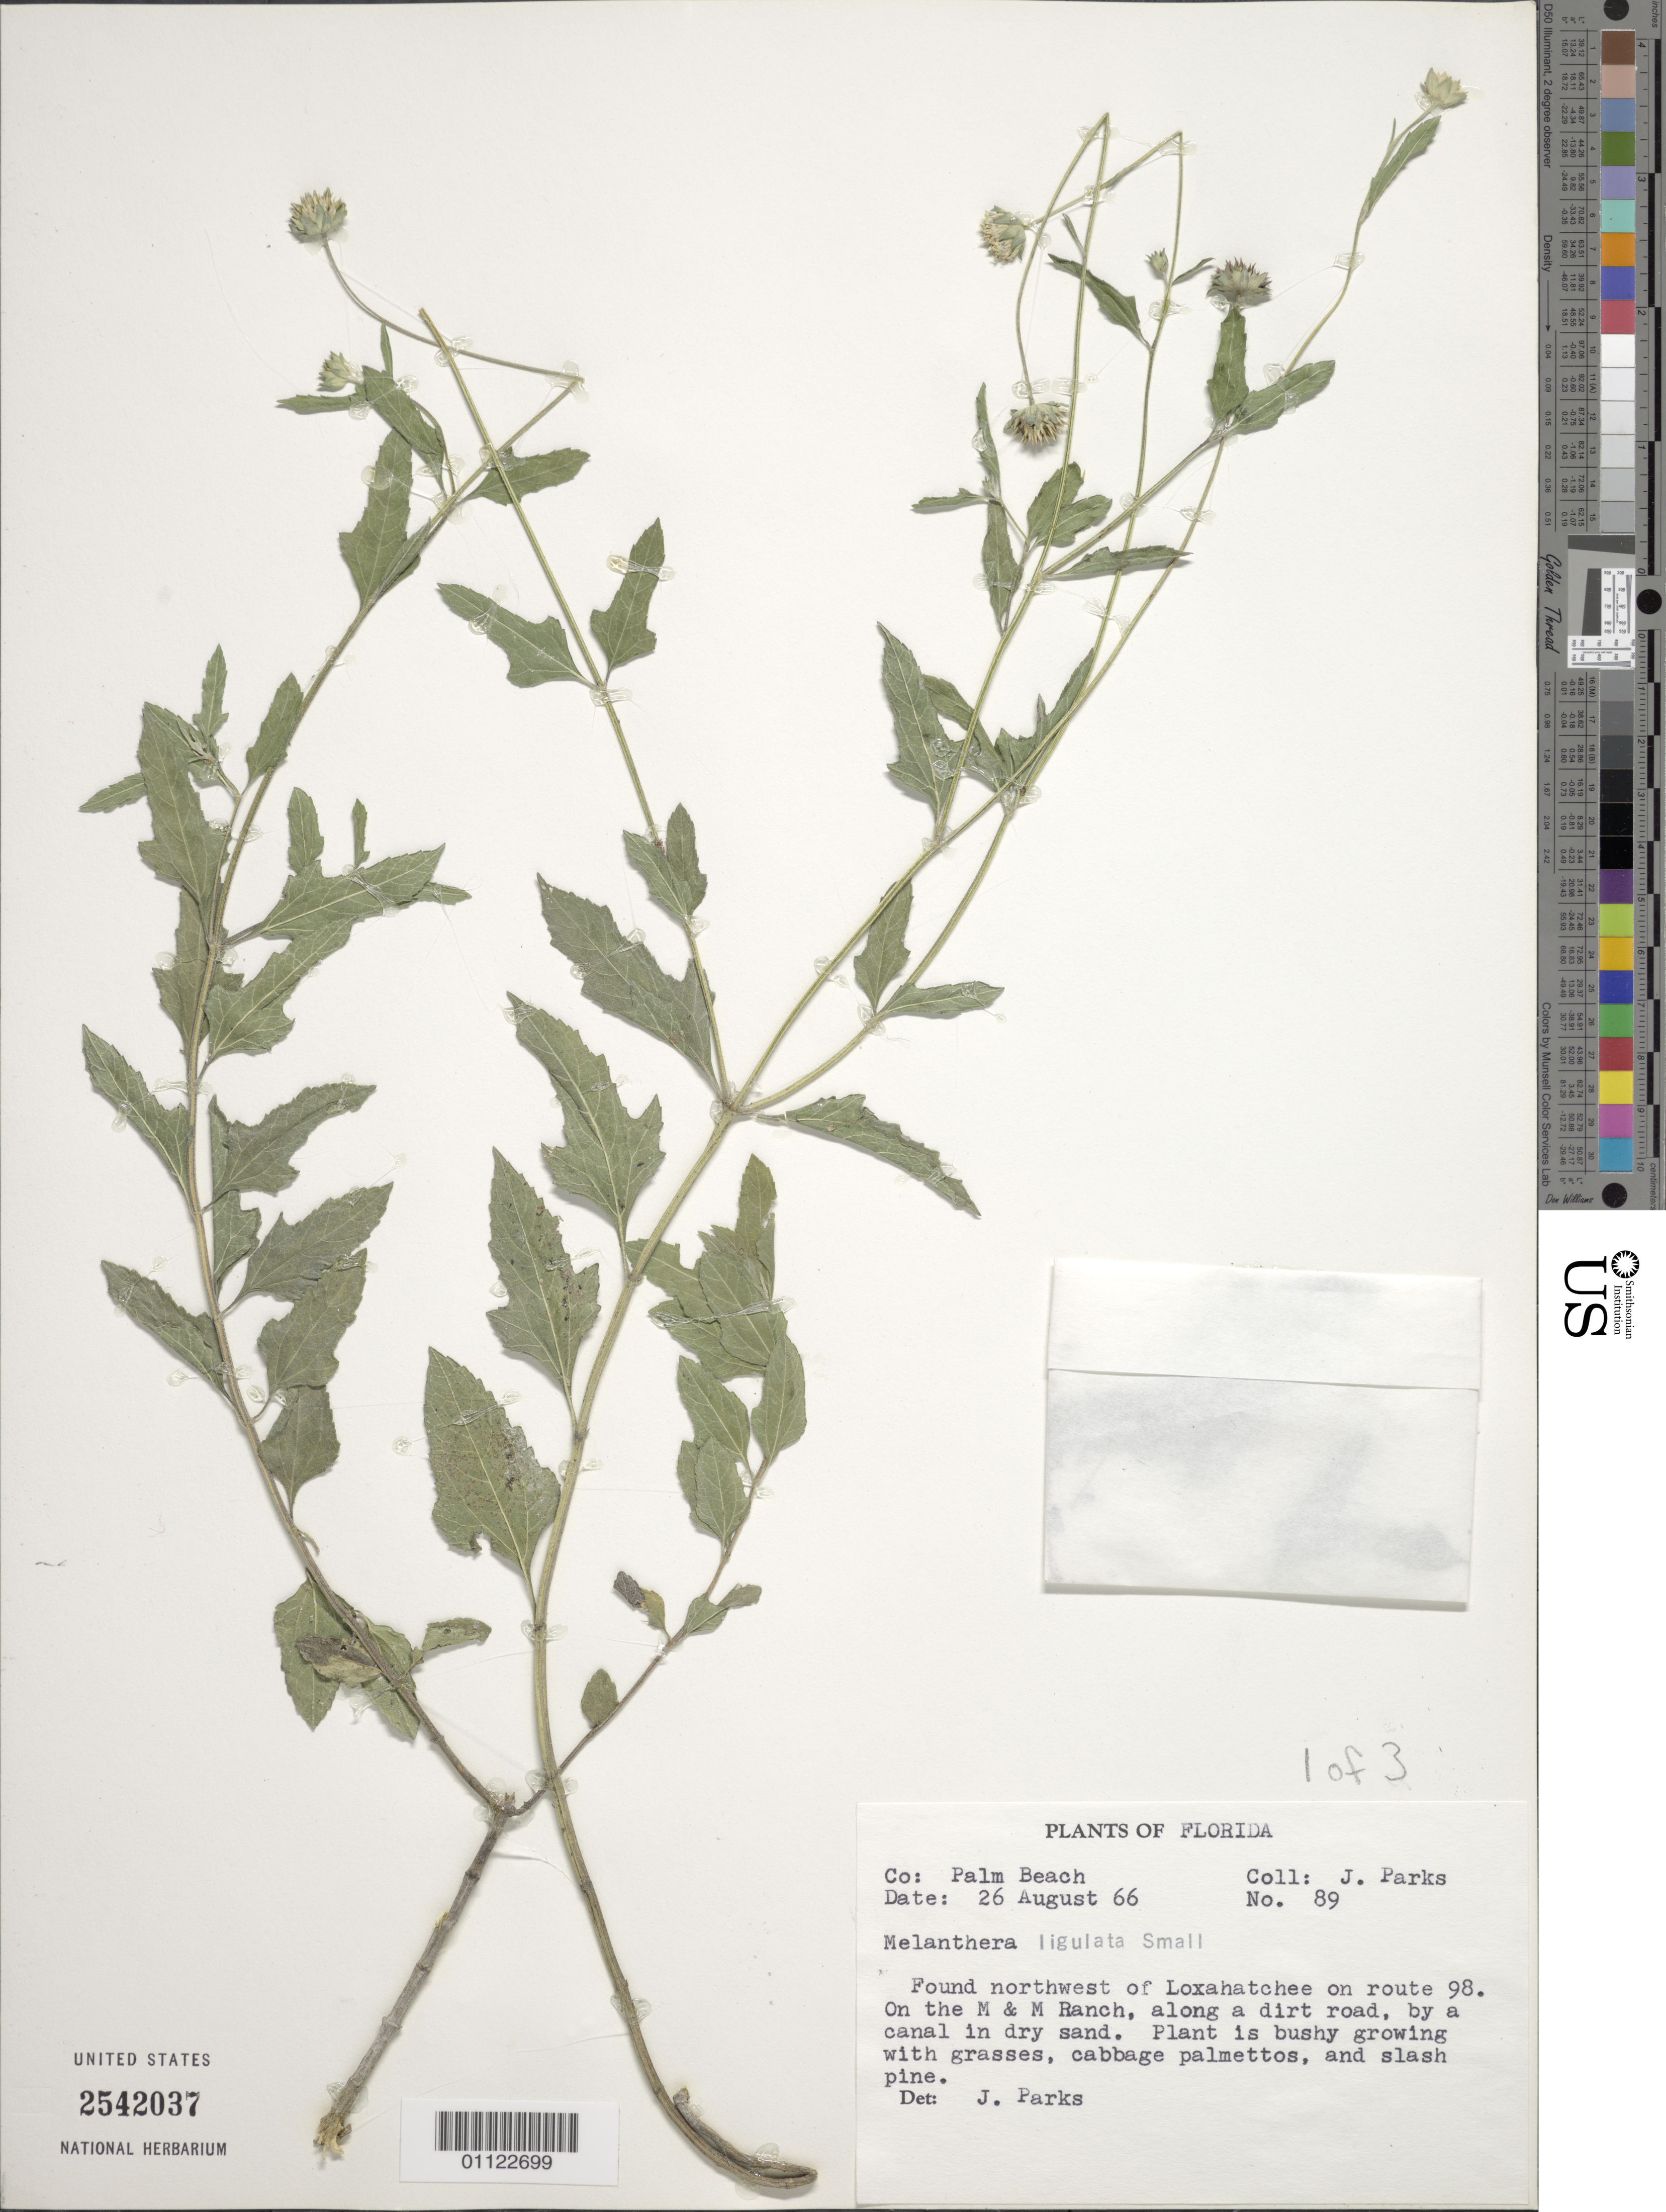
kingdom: Plantae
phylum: Tracheophyta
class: Magnoliopsida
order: Asterales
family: Asteraceae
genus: Melanthera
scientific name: Melanthera ligulata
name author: Small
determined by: Parks, J.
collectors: J. Parks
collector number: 89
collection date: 1966-08-26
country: United States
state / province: Florida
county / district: Palm Beach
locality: Found northwest of Laxahetchee on route 98. On the M & M Ranch, along a dirt road, by a canal in dry sand.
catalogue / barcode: US 2542037